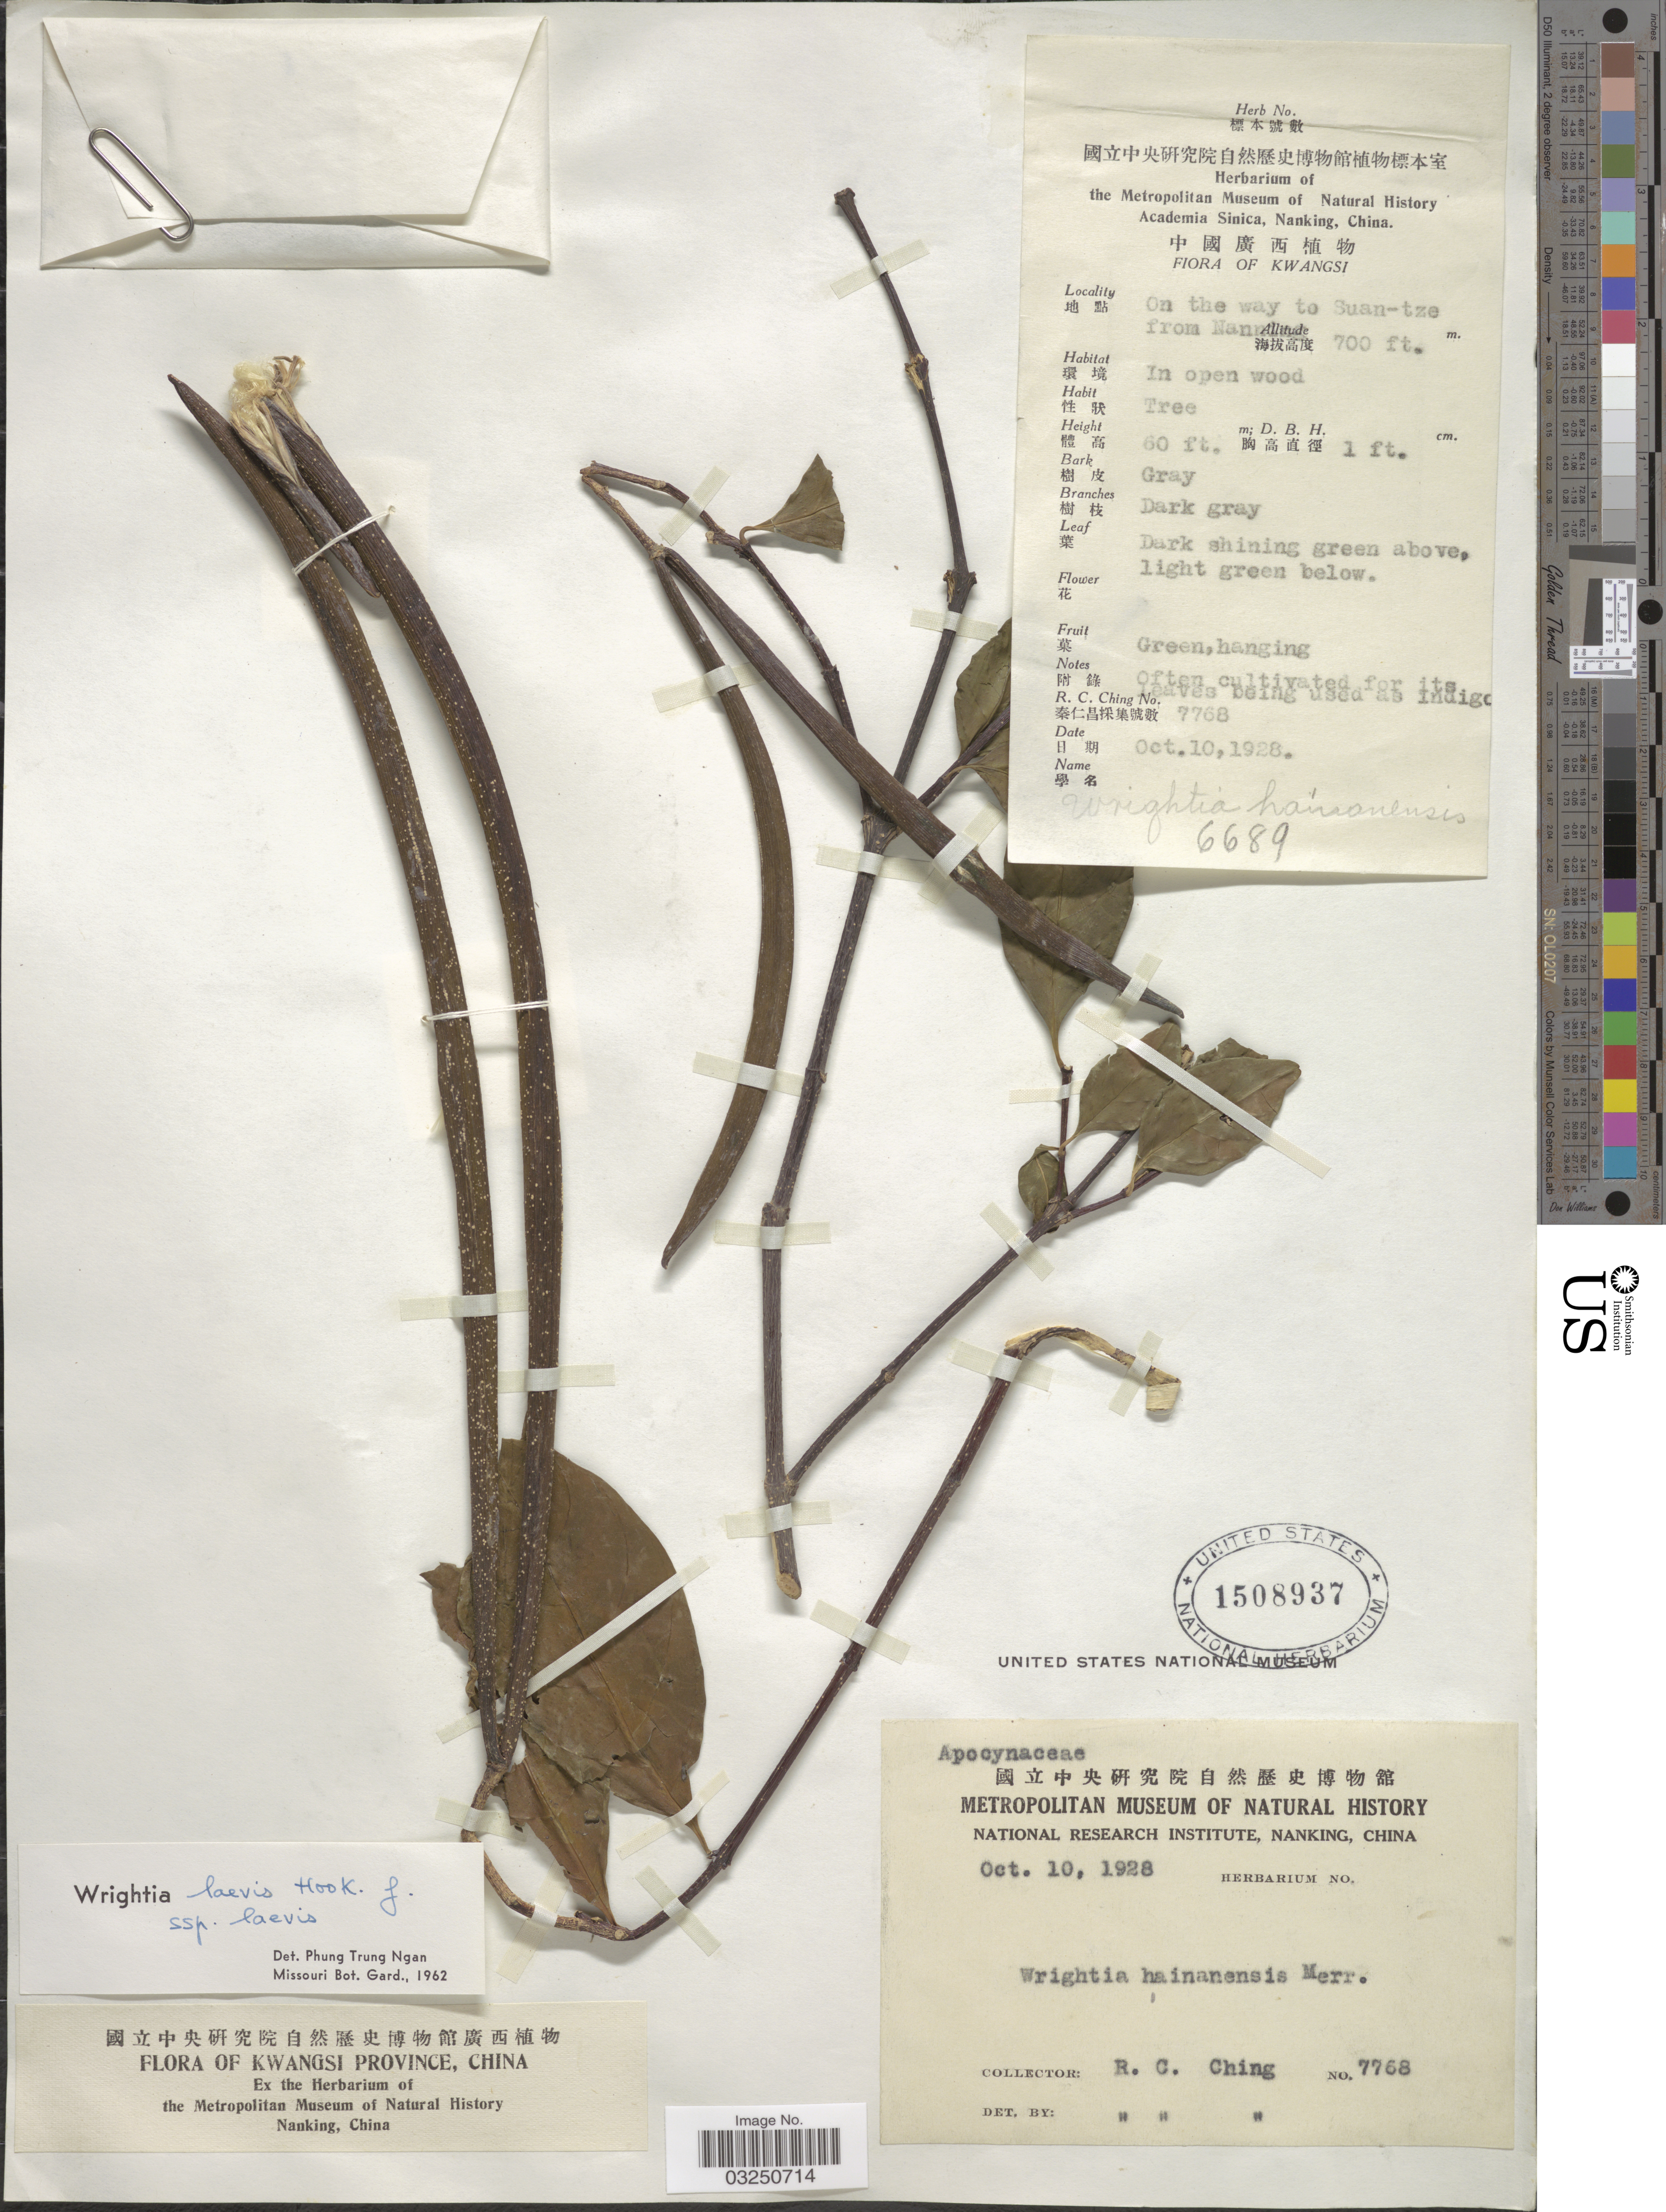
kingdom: Plantae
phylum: Tracheophyta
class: Magnoliopsida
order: Gentianales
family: Apocynaceae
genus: Wrightia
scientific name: Wrightia laevis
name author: Hook. f.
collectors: R. C. Ching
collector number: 7768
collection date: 1928-10-10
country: China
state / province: Guangxi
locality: Kwangsi Province. On the way to Suan-tze from Nann [illegible text].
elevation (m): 213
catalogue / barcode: US 1508937